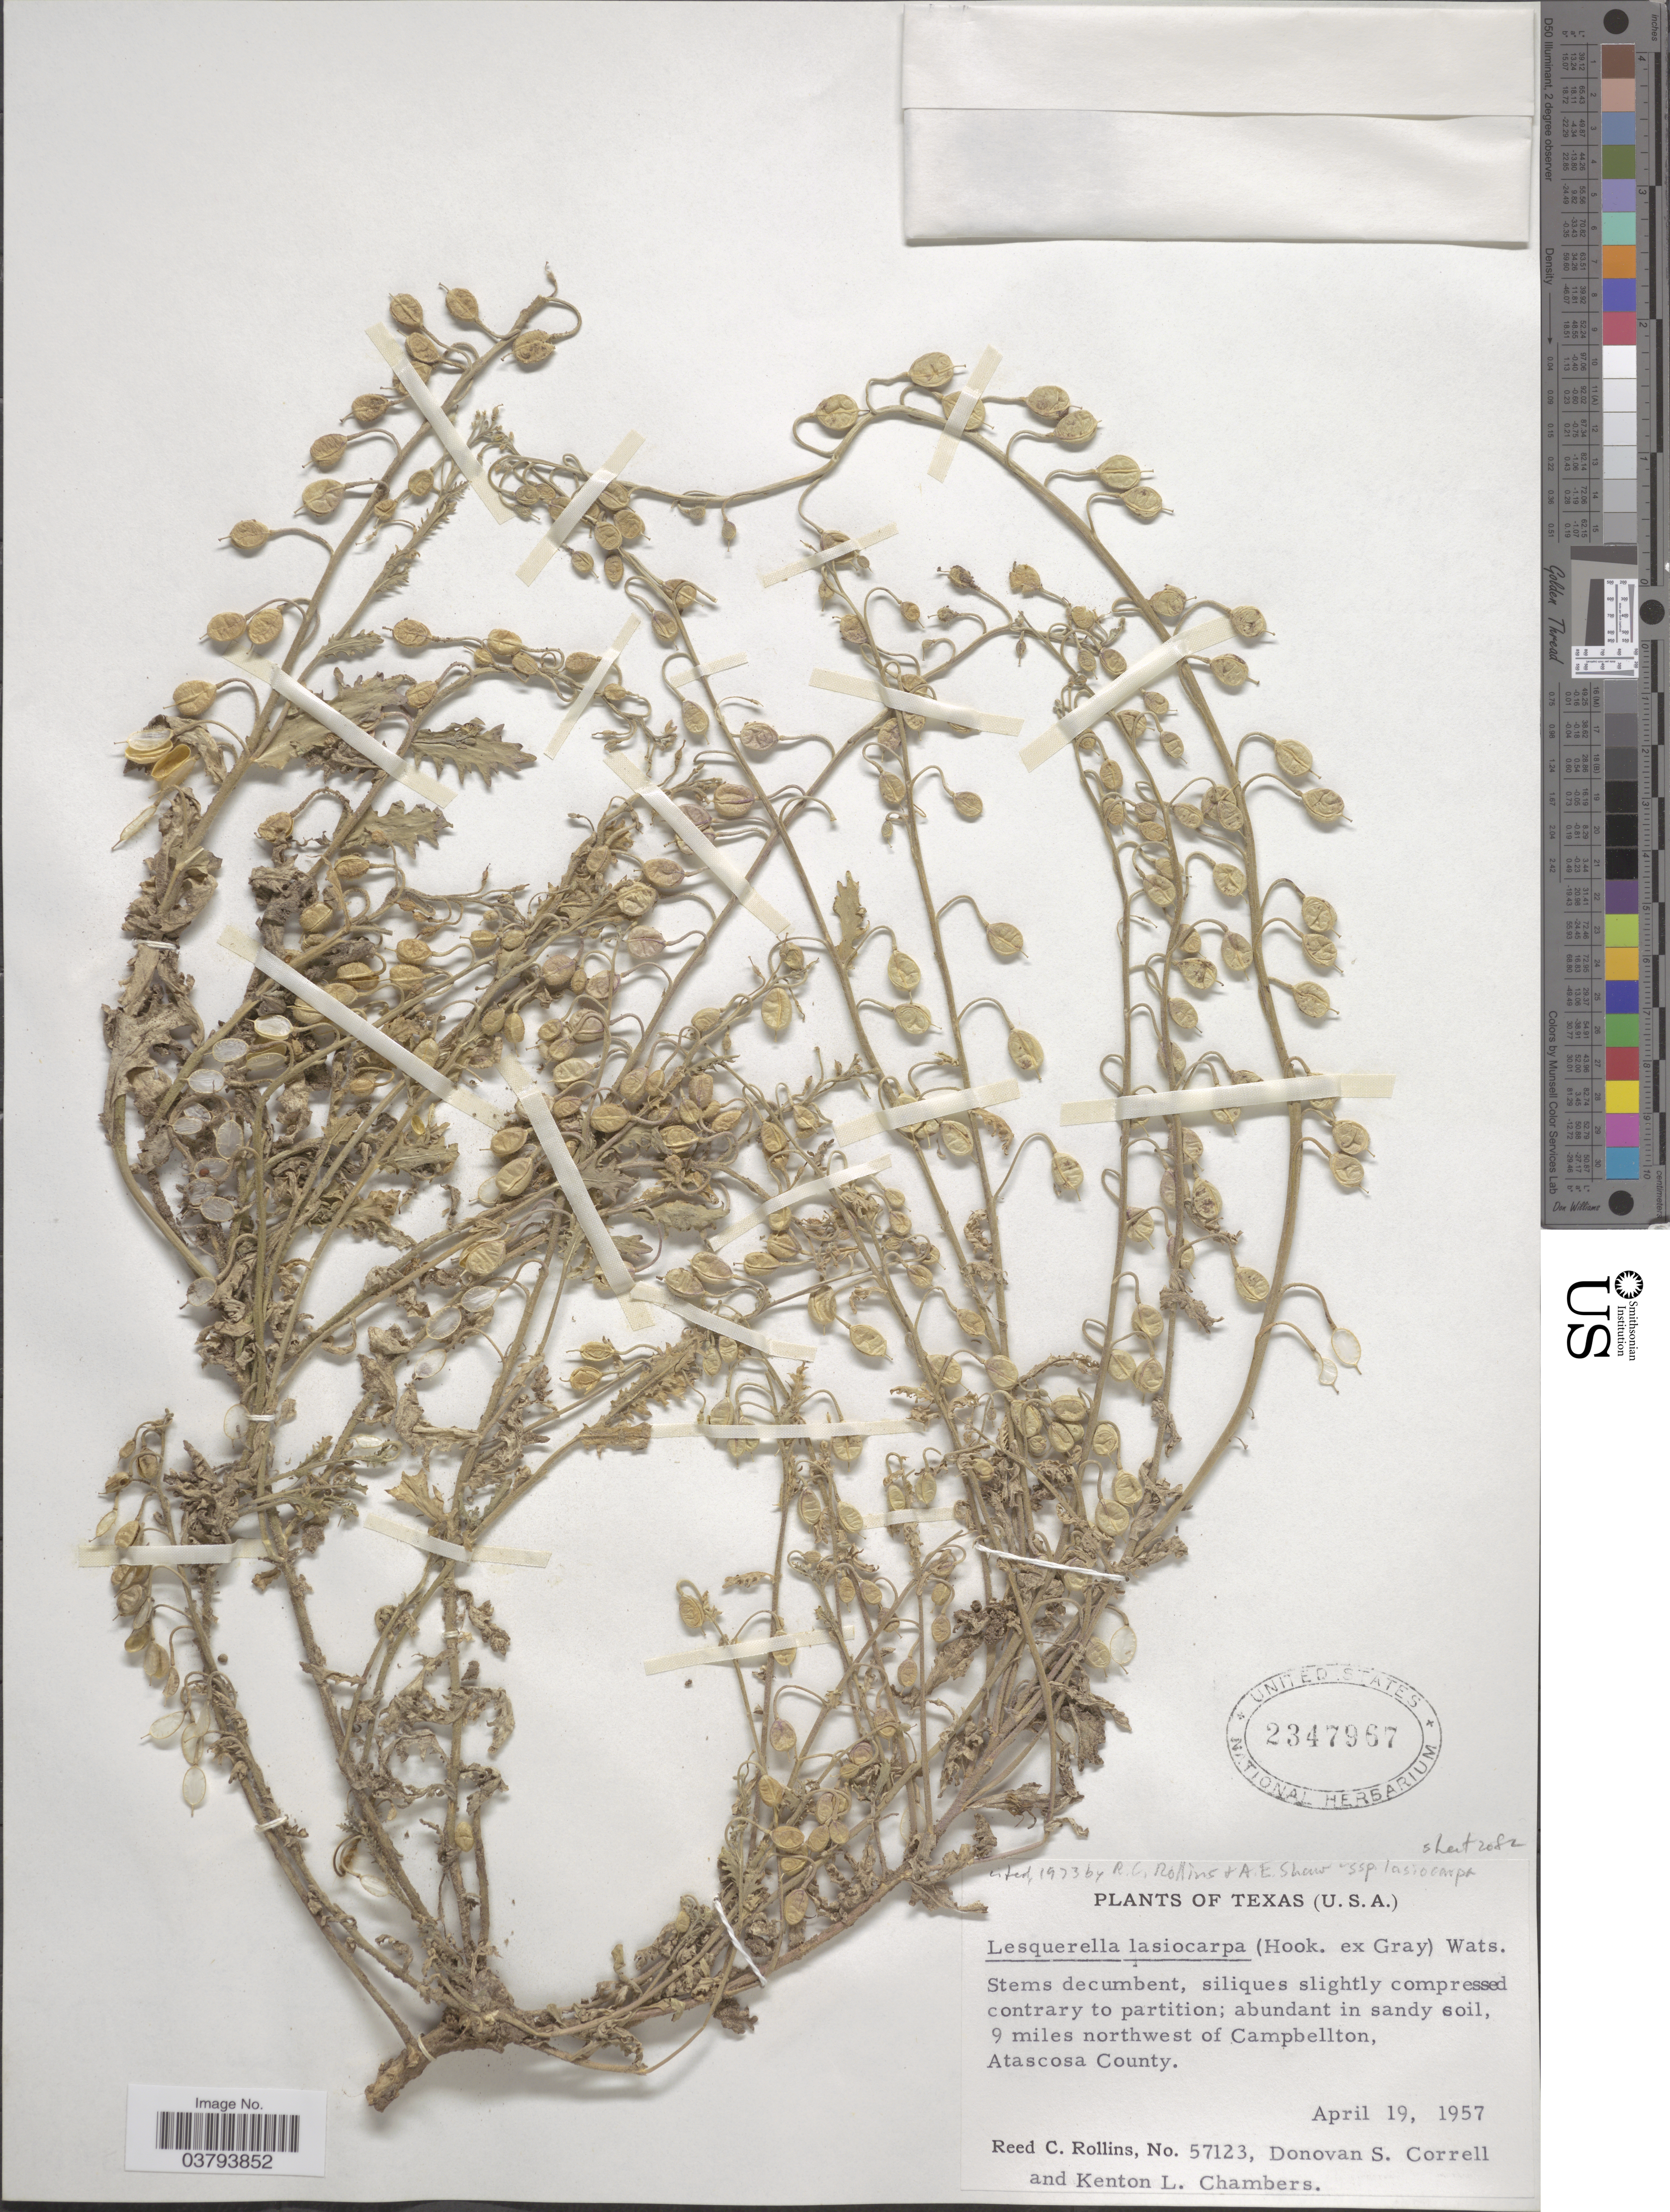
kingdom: Plantae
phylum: Tracheophyta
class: Magnoliopsida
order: Brassicales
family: Brassicaceae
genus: Lesquerella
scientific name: Lesquerella lasiocarpa subsp. lasiocarpa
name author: S. Watson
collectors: R. C. Rollins, D. S. Correll & K. L. Chambers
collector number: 57123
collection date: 1957-04-19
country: United States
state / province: Texas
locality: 9 miles northwest of Campbellton, Atascosa County.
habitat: abundant in sandy soil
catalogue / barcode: US 2347967